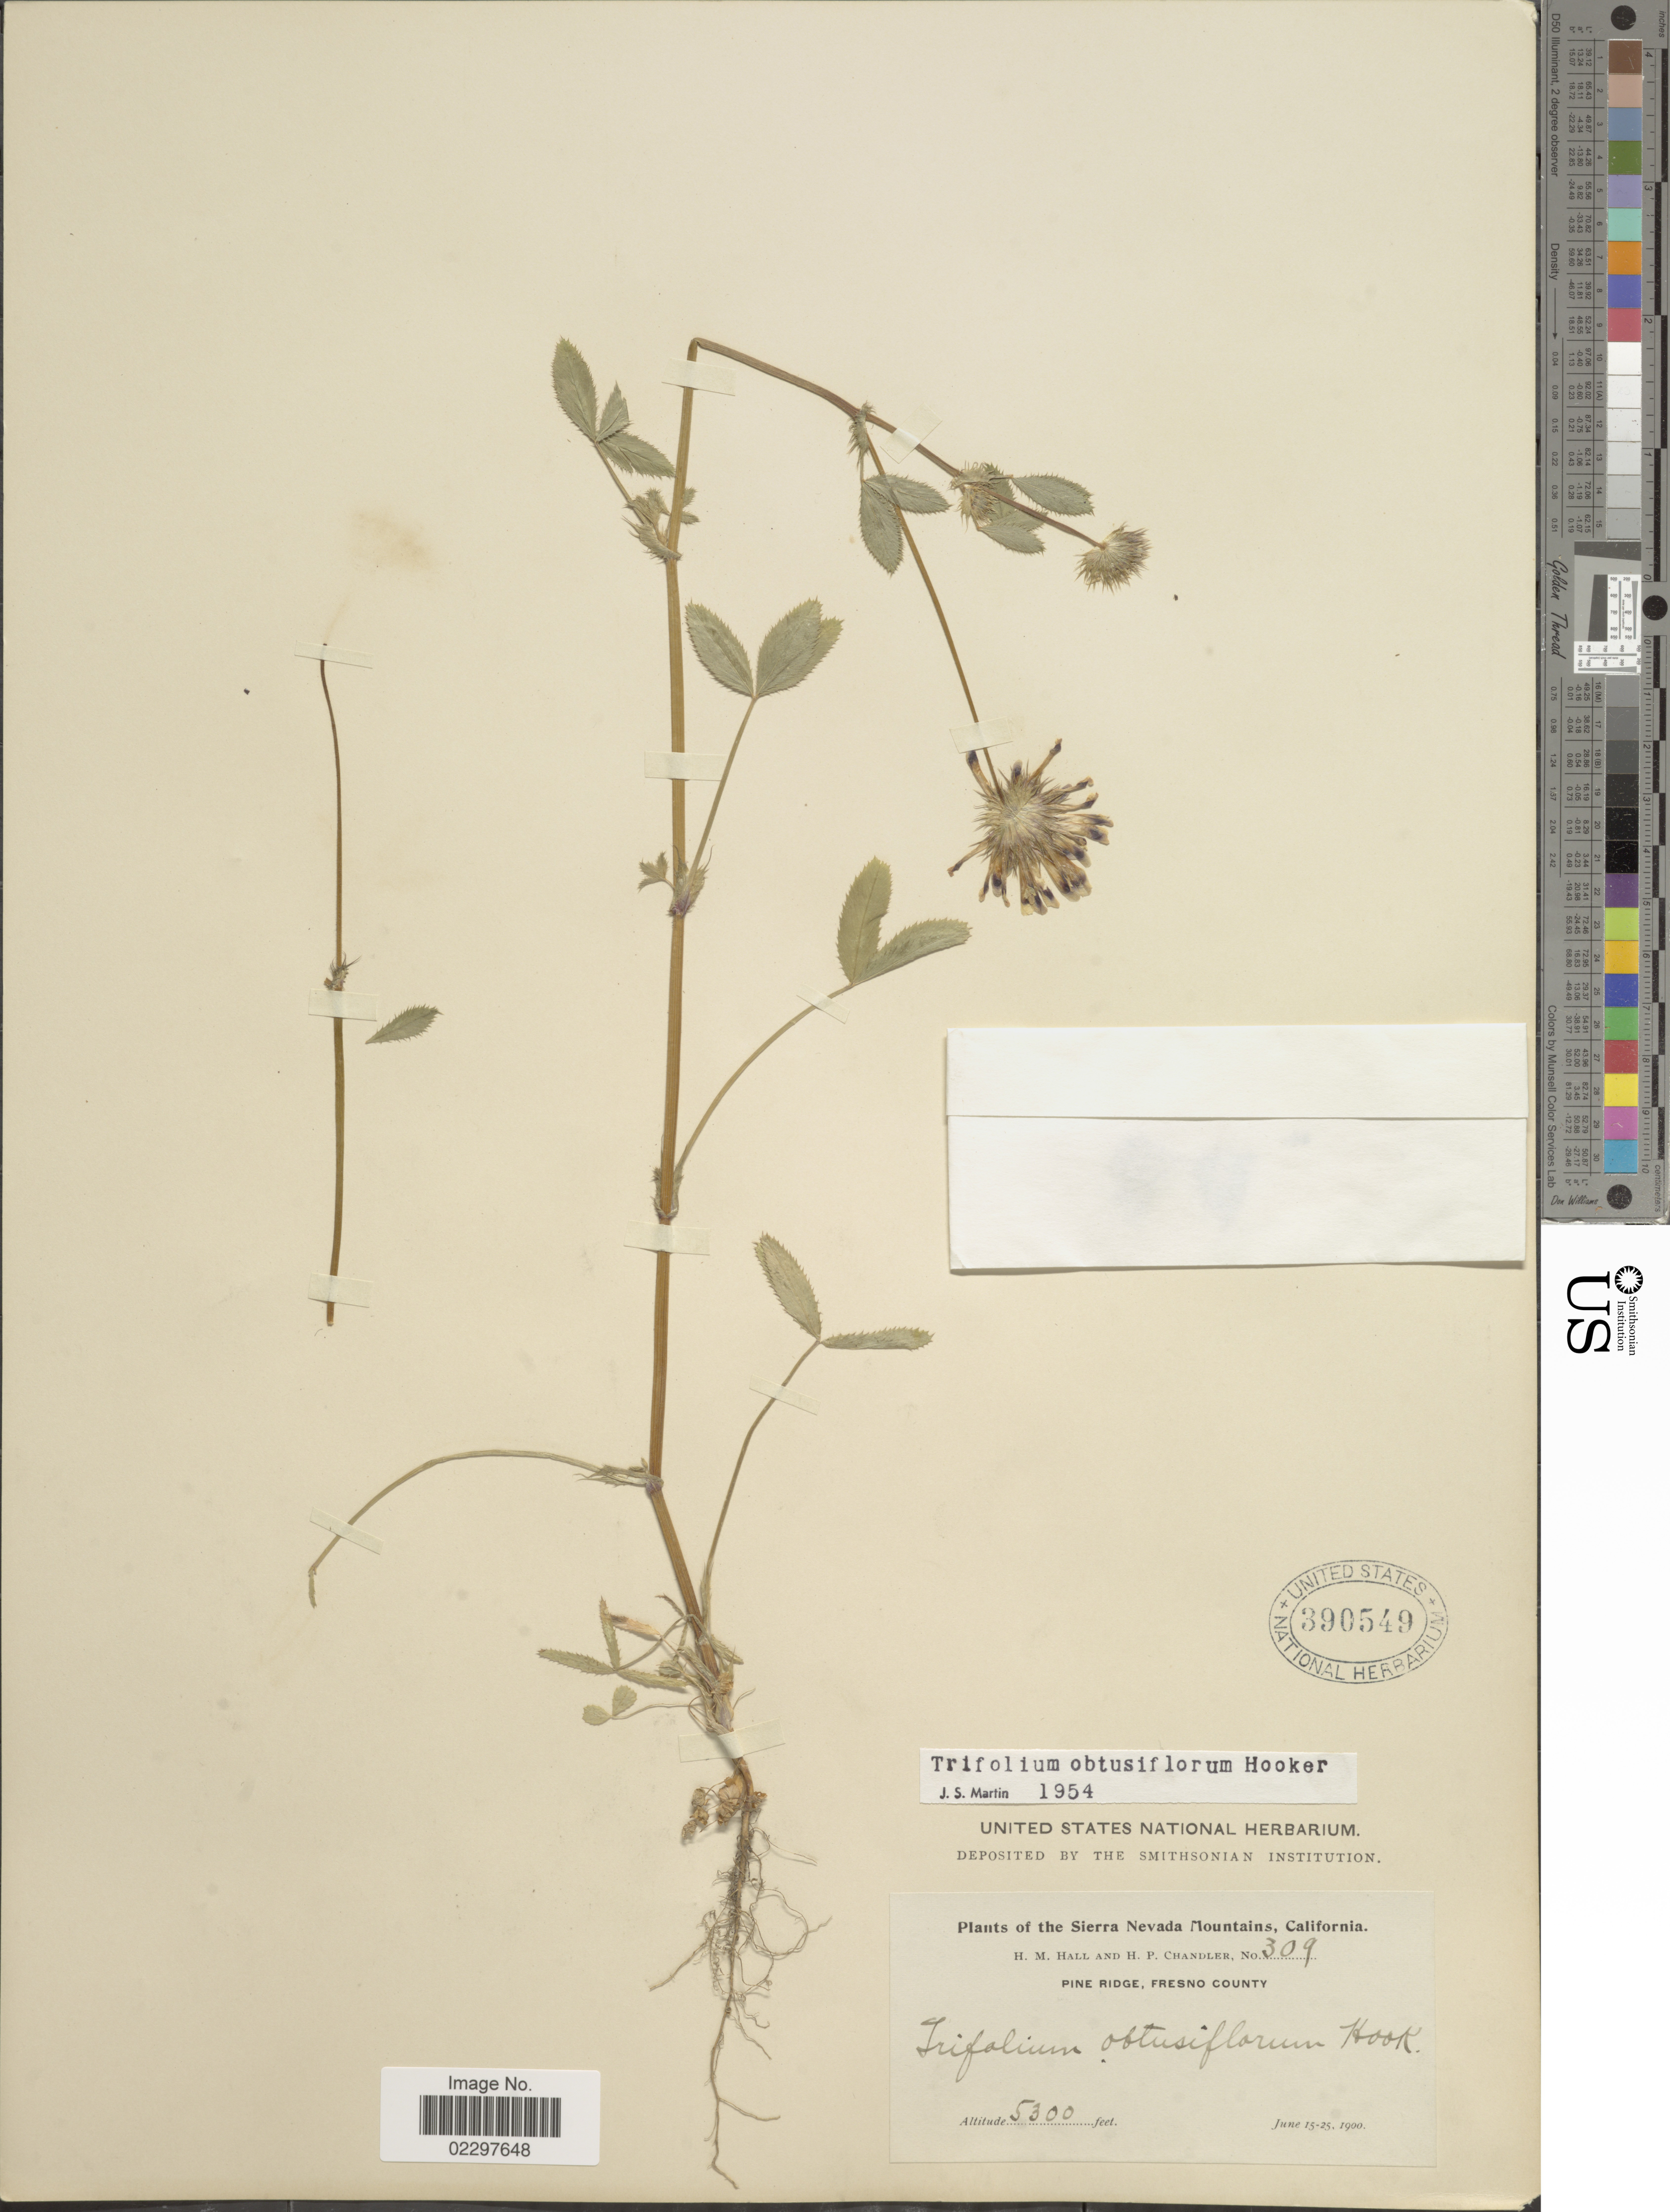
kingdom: Plantae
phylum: Tracheophyta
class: Magnoliopsida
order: Fabales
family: Fabaceae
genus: Trifolium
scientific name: Trifolium obtusiflorum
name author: Hook.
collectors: H. M. Hall & H. Chandler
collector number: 309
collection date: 1900-06-15/1900-06-25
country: United States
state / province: California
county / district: Fresno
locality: The Sierra Nevada Mountains, Pine Ridge, Fresno County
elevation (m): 1615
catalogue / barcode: US 390549